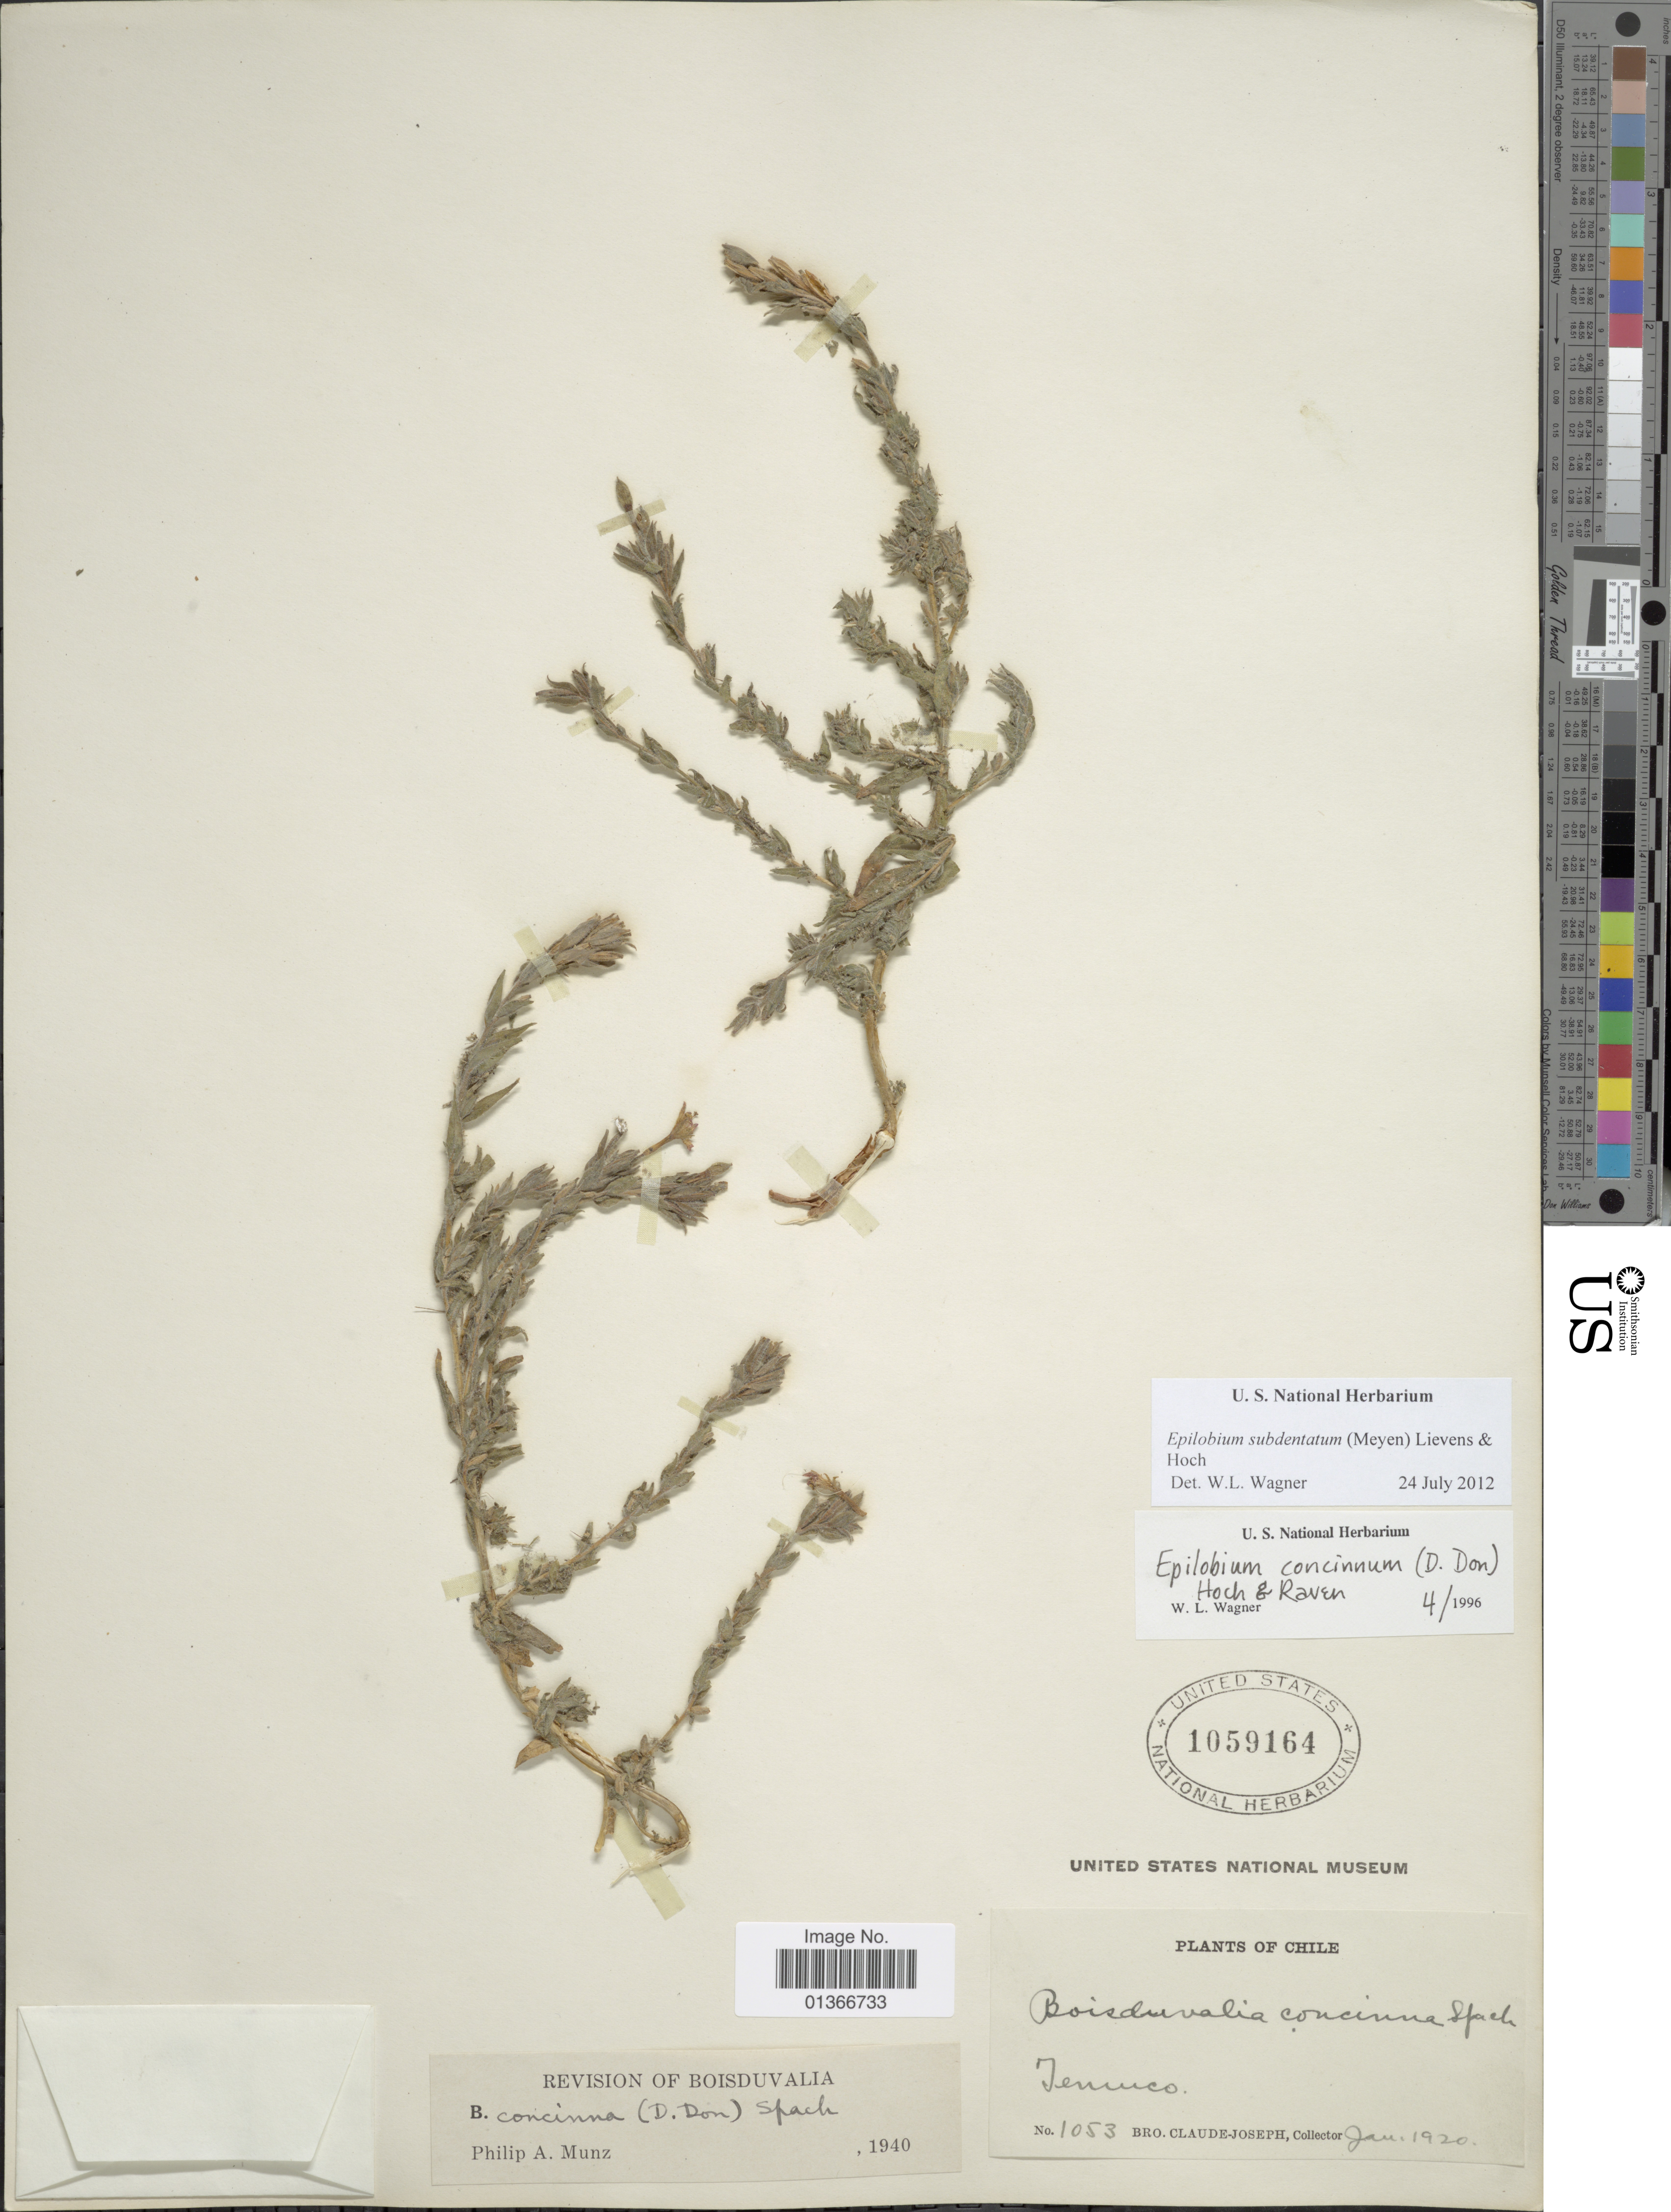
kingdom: Plantae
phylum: Tracheophyta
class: Magnoliopsida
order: Myrtales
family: Onagraceae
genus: Epilobium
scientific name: Epilobium subdentatum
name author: (Meyen) Lievens & Hoch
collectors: Bro. Claude-Joseph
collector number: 1053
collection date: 1920-01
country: Chile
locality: Temuco.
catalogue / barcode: US 1059164